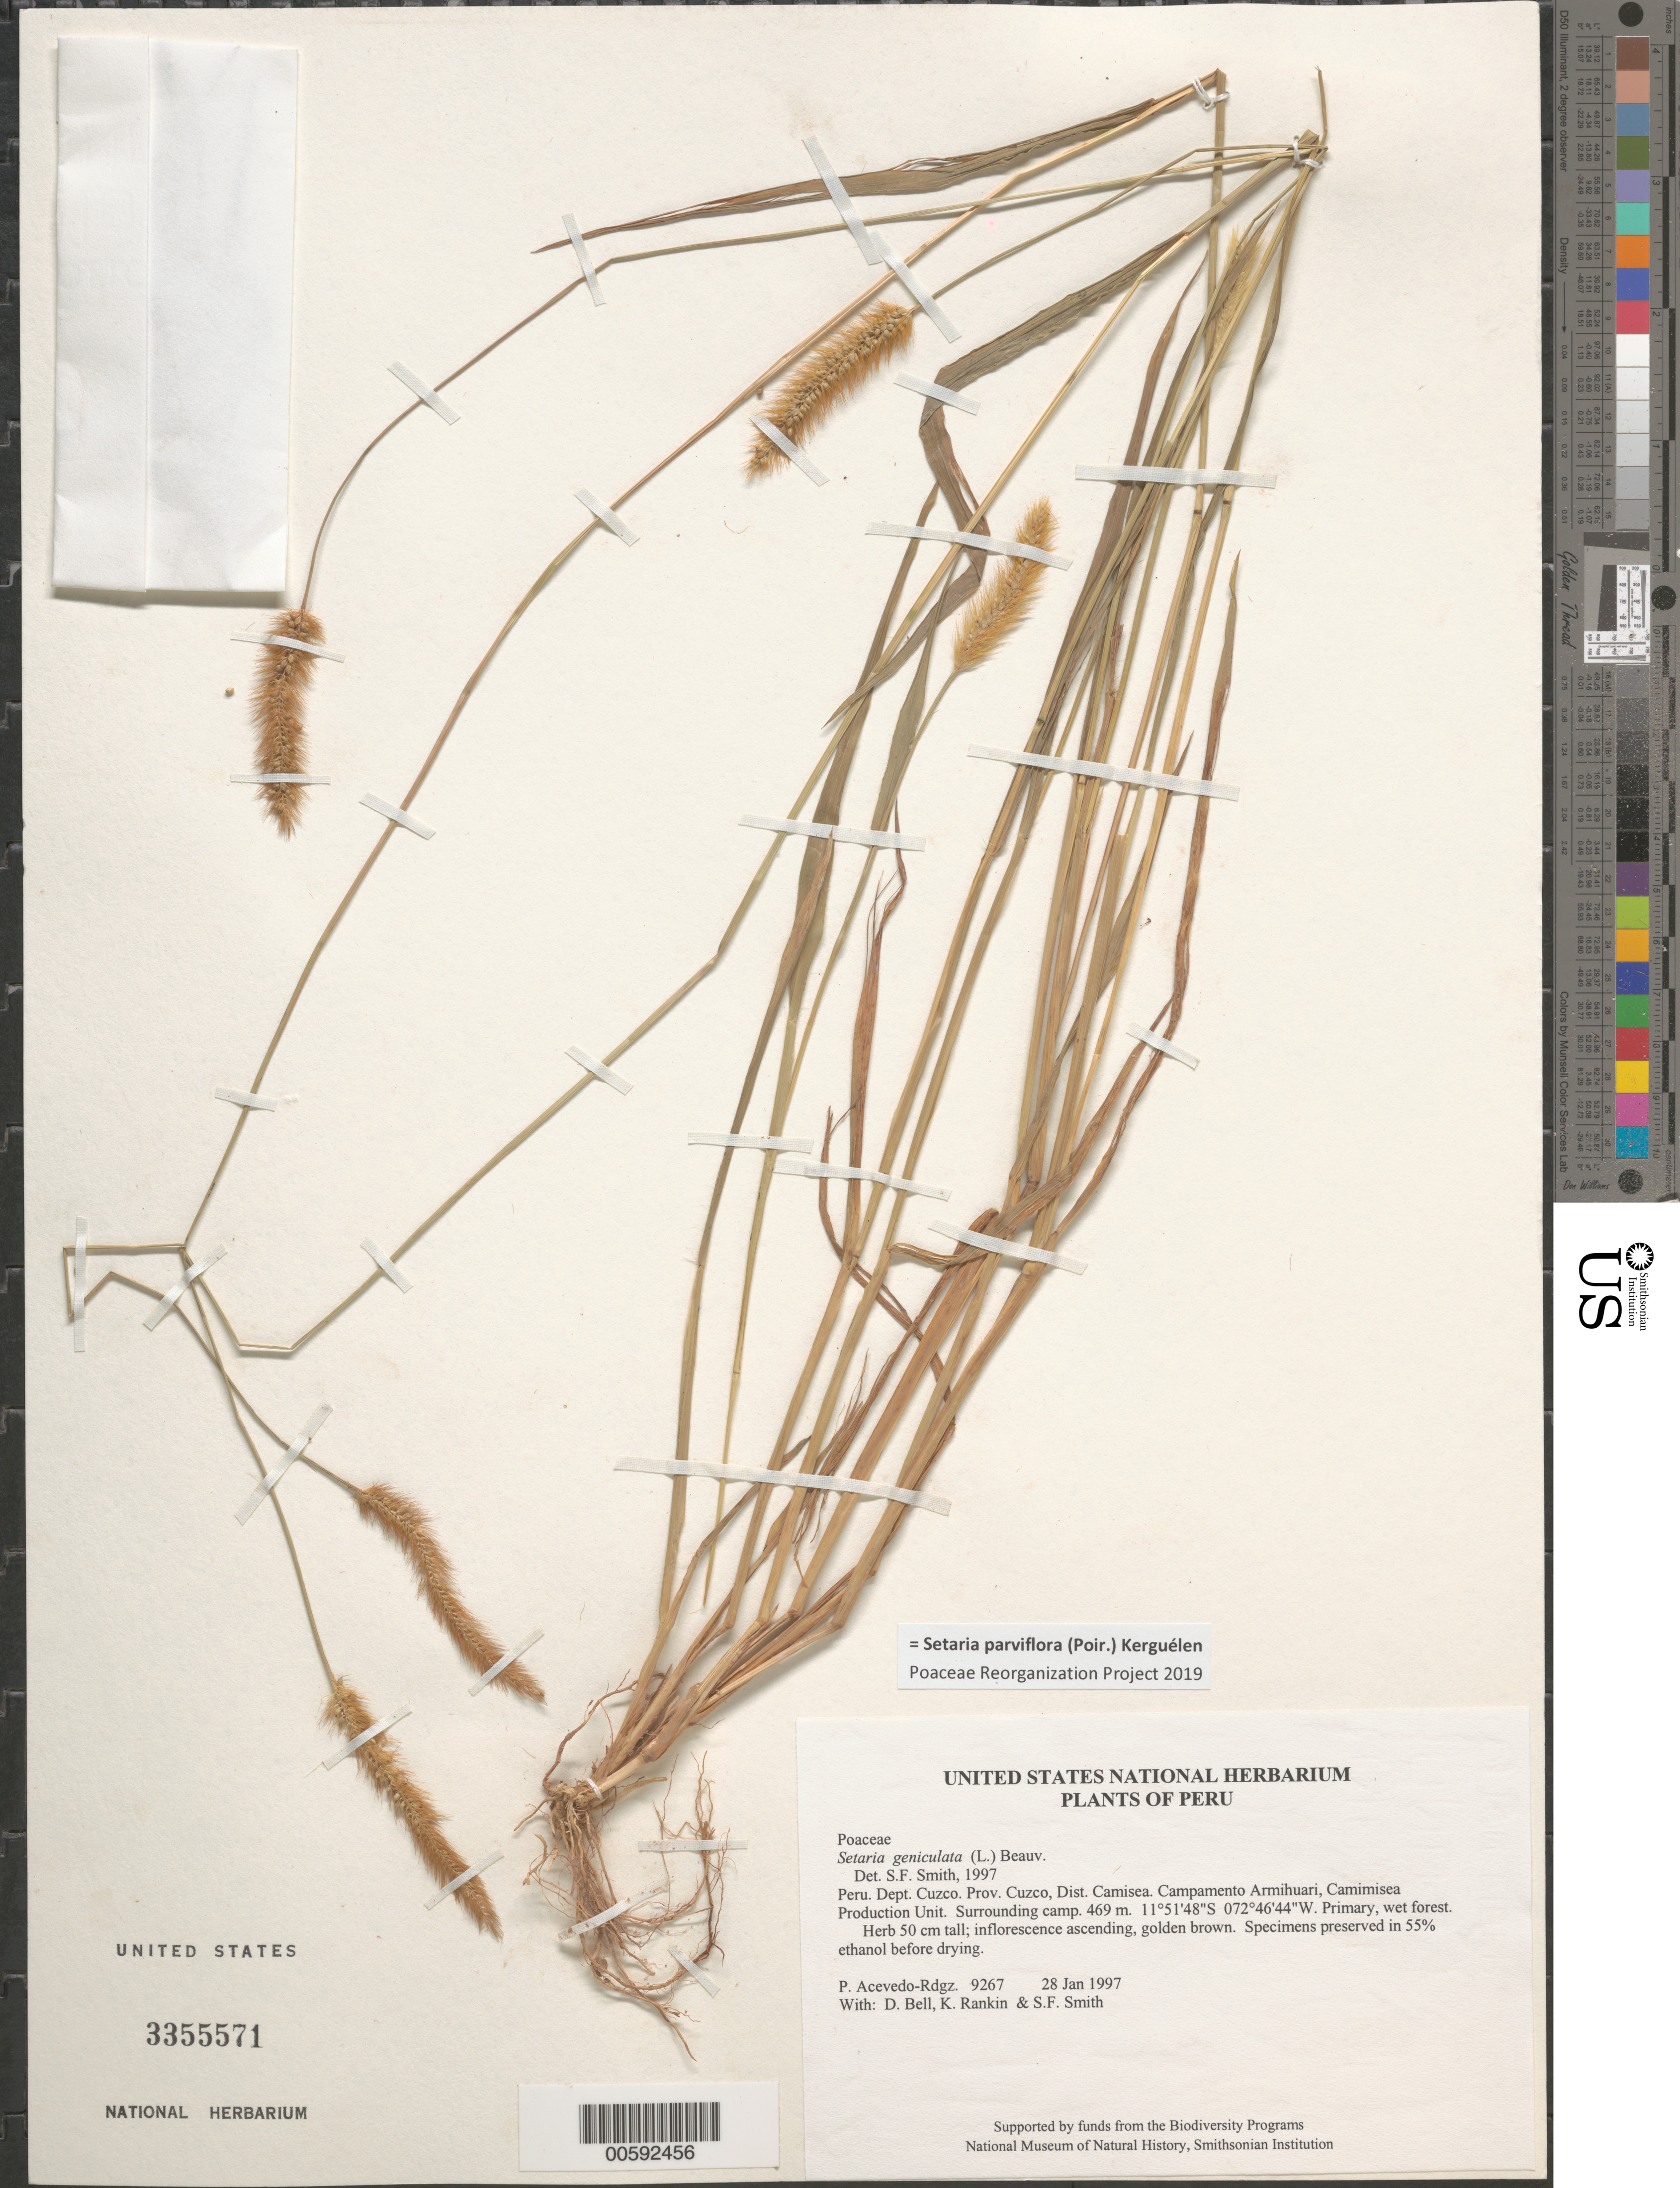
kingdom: Plantae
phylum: Tracheophyta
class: Liliopsida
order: Poales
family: Poaceae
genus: Setaria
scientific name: Setaria parviflora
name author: (Poir.) Kerguélen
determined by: Poaceae Reorganization Project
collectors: P. Acevedo-Rodr., D. A. Bell, K. B. Rankin & S.F. Smith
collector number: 9267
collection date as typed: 28 Jan 1997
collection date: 1997-01-28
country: Peru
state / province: Cusco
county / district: Cusco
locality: Districto Camisea, Campamento Armihuari, Camimisea Production Unit. Surrounding camp.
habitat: Primary, wet forest.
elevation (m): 469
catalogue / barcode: US 3355571